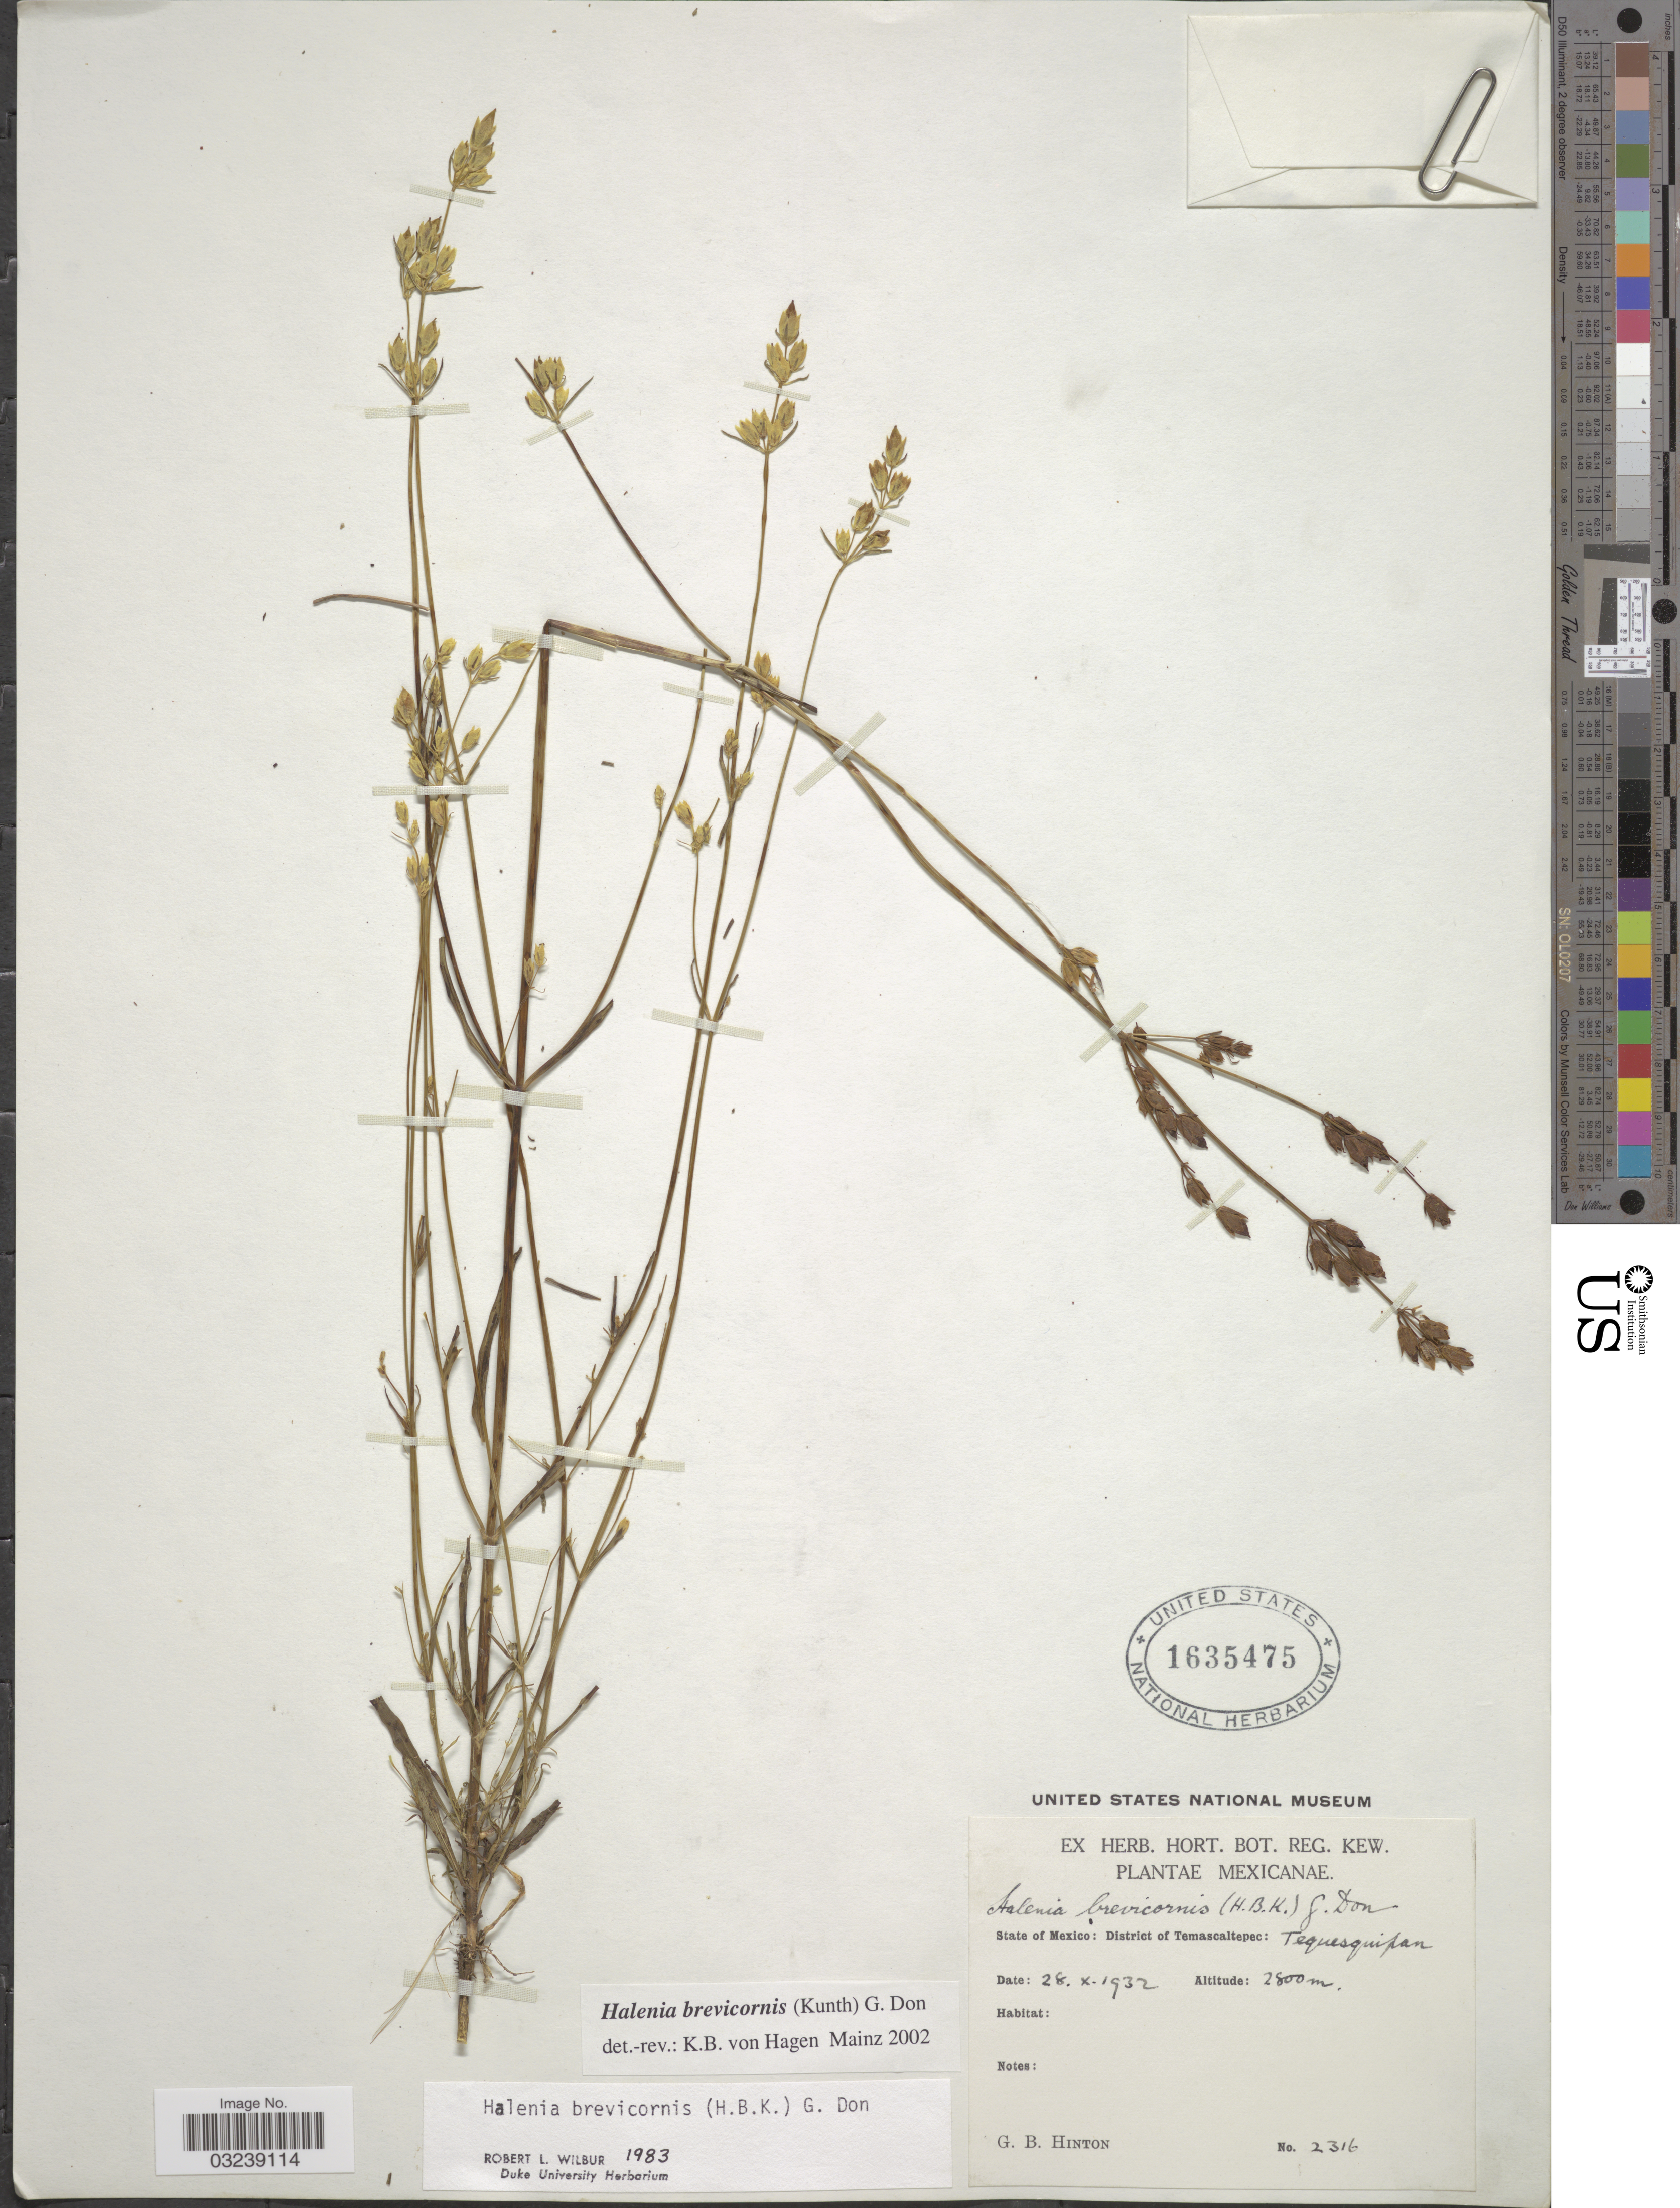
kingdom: Plantae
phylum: Tracheophyta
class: Magnoliopsida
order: Gentianales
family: Gentianaceae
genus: Halenia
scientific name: Halenia brevicornis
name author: (Kunth) G. Don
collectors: G. B. Hinton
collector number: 2316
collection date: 1932-10-28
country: Mexico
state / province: México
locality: District of Temascaltepec: Tequesquipan.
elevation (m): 2800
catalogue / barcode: US 1635475